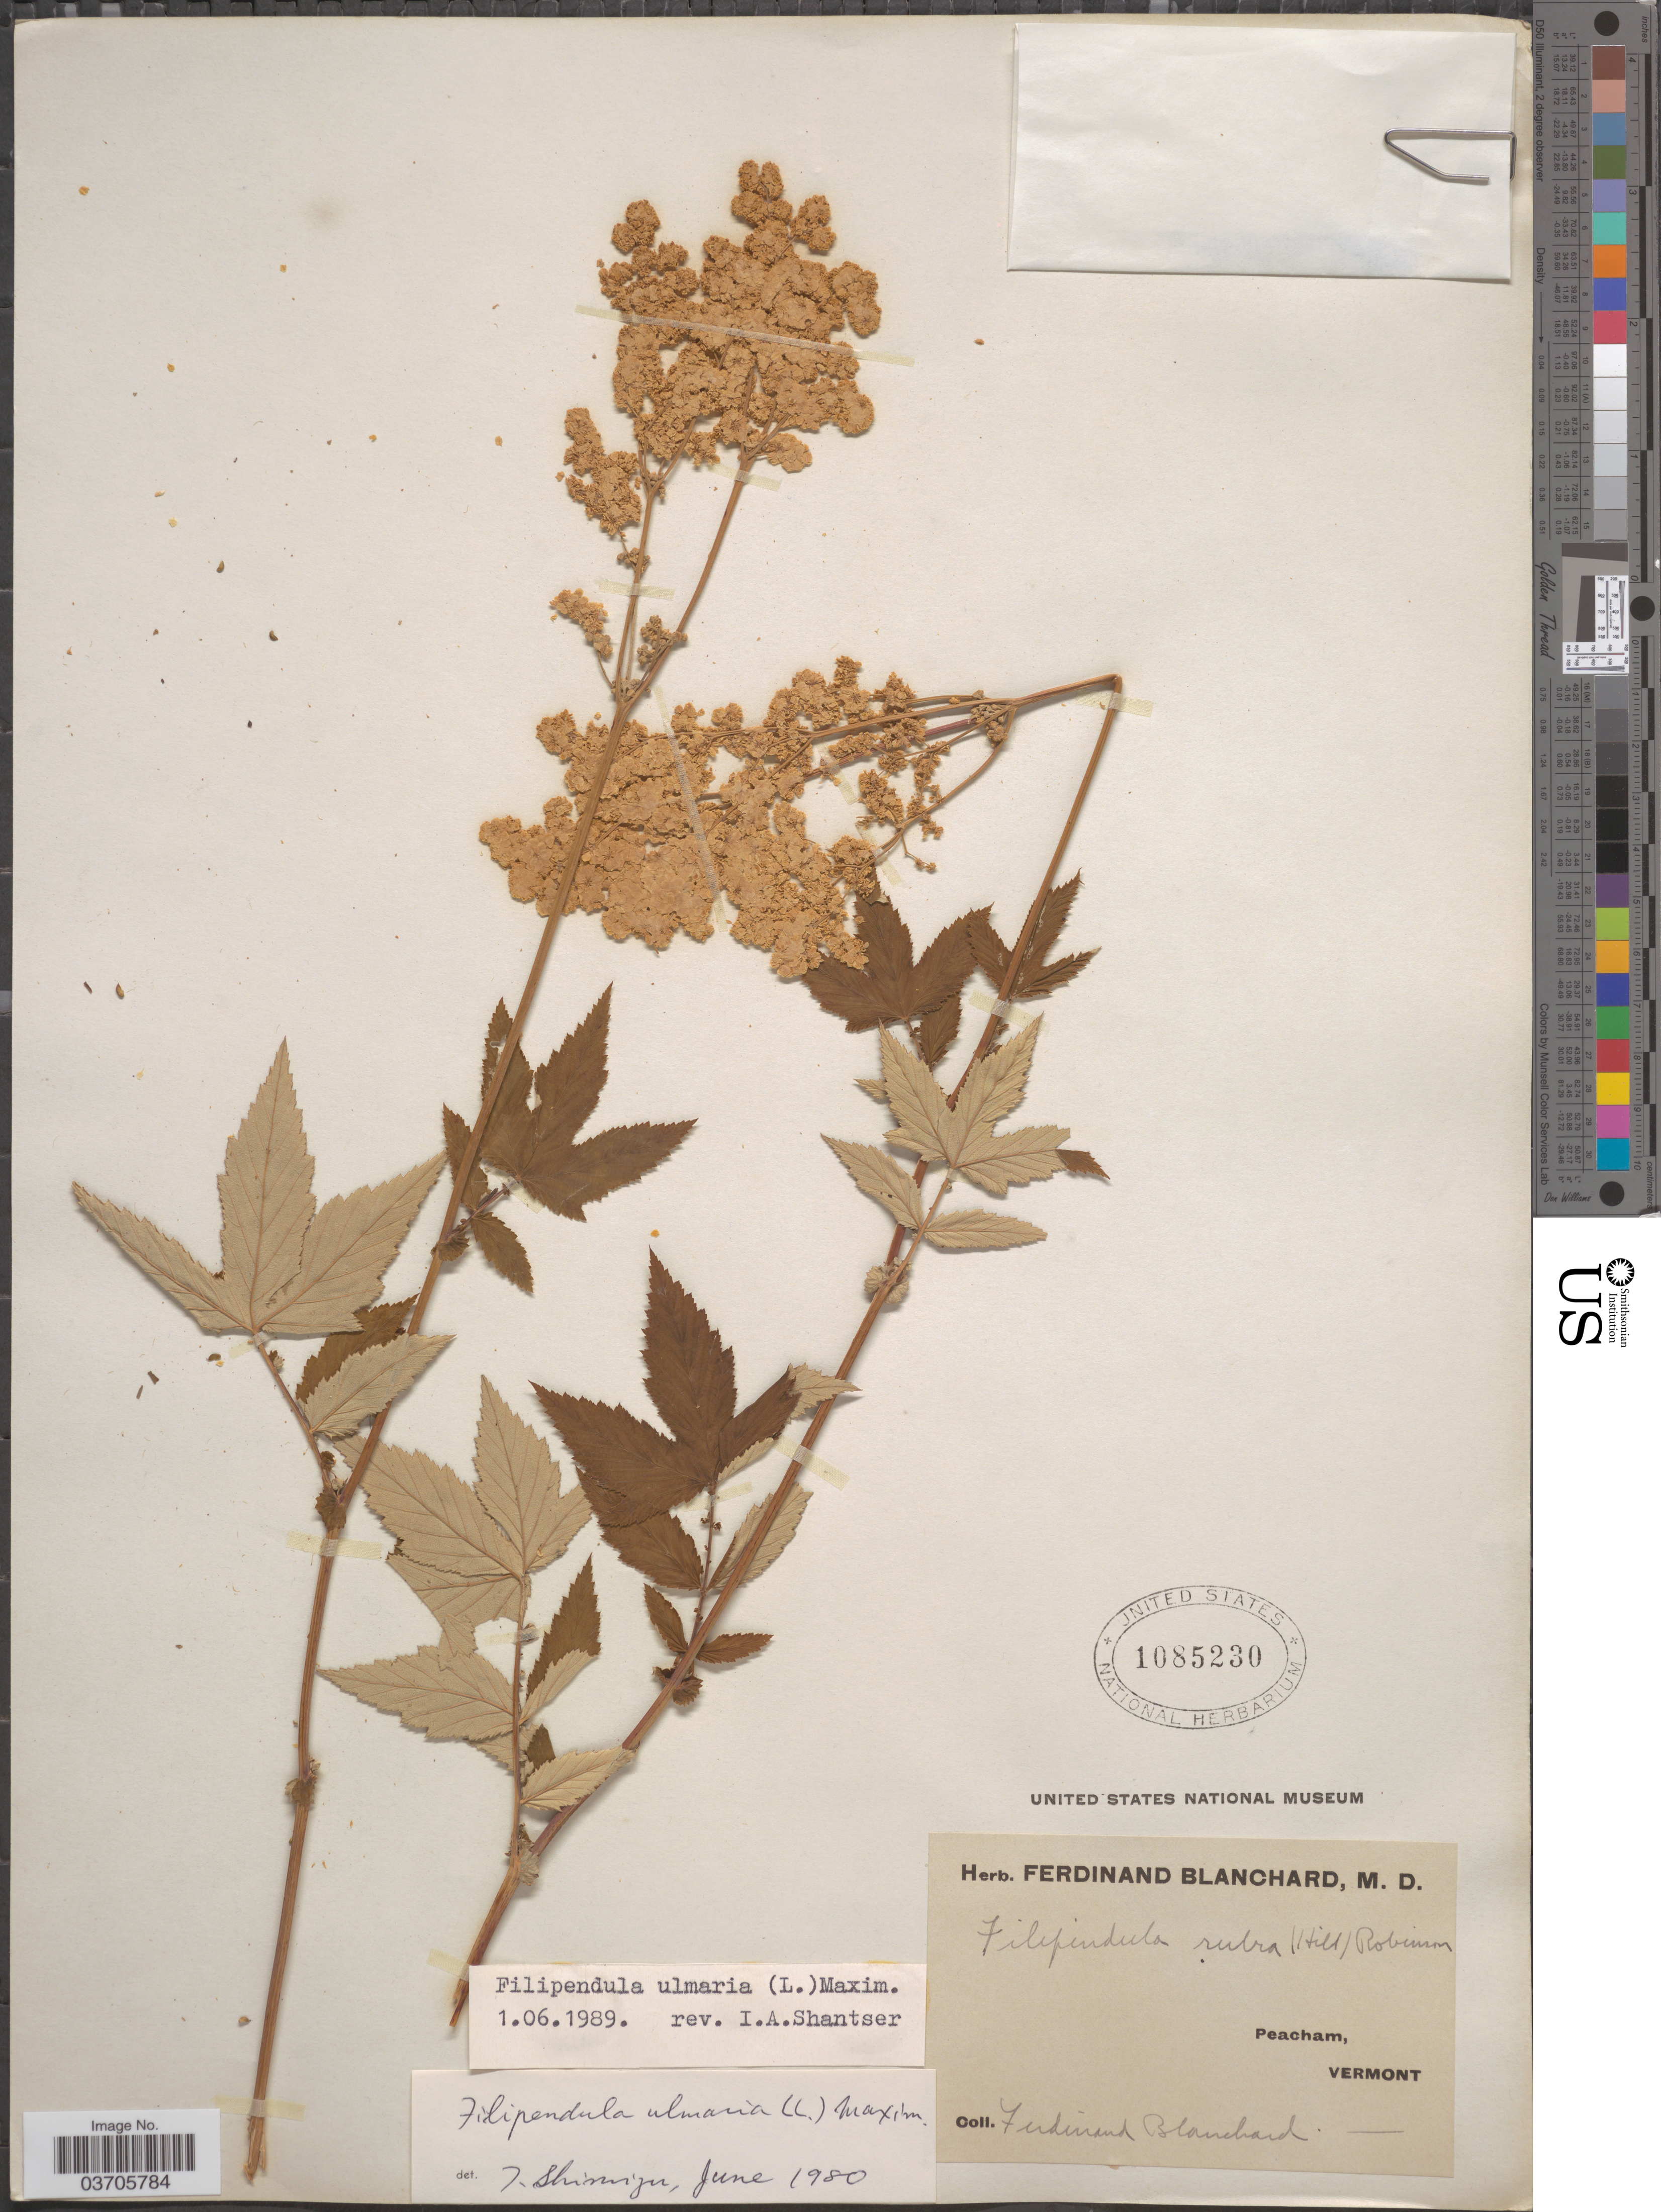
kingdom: Plantae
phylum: Tracheophyta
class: Magnoliopsida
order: Rosales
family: Rosaceae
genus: Filipendula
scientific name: Filipendula ulmaria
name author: (L.) Maxim.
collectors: F. Blanchard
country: United States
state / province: Vermont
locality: Peacham.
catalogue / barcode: US 1085230